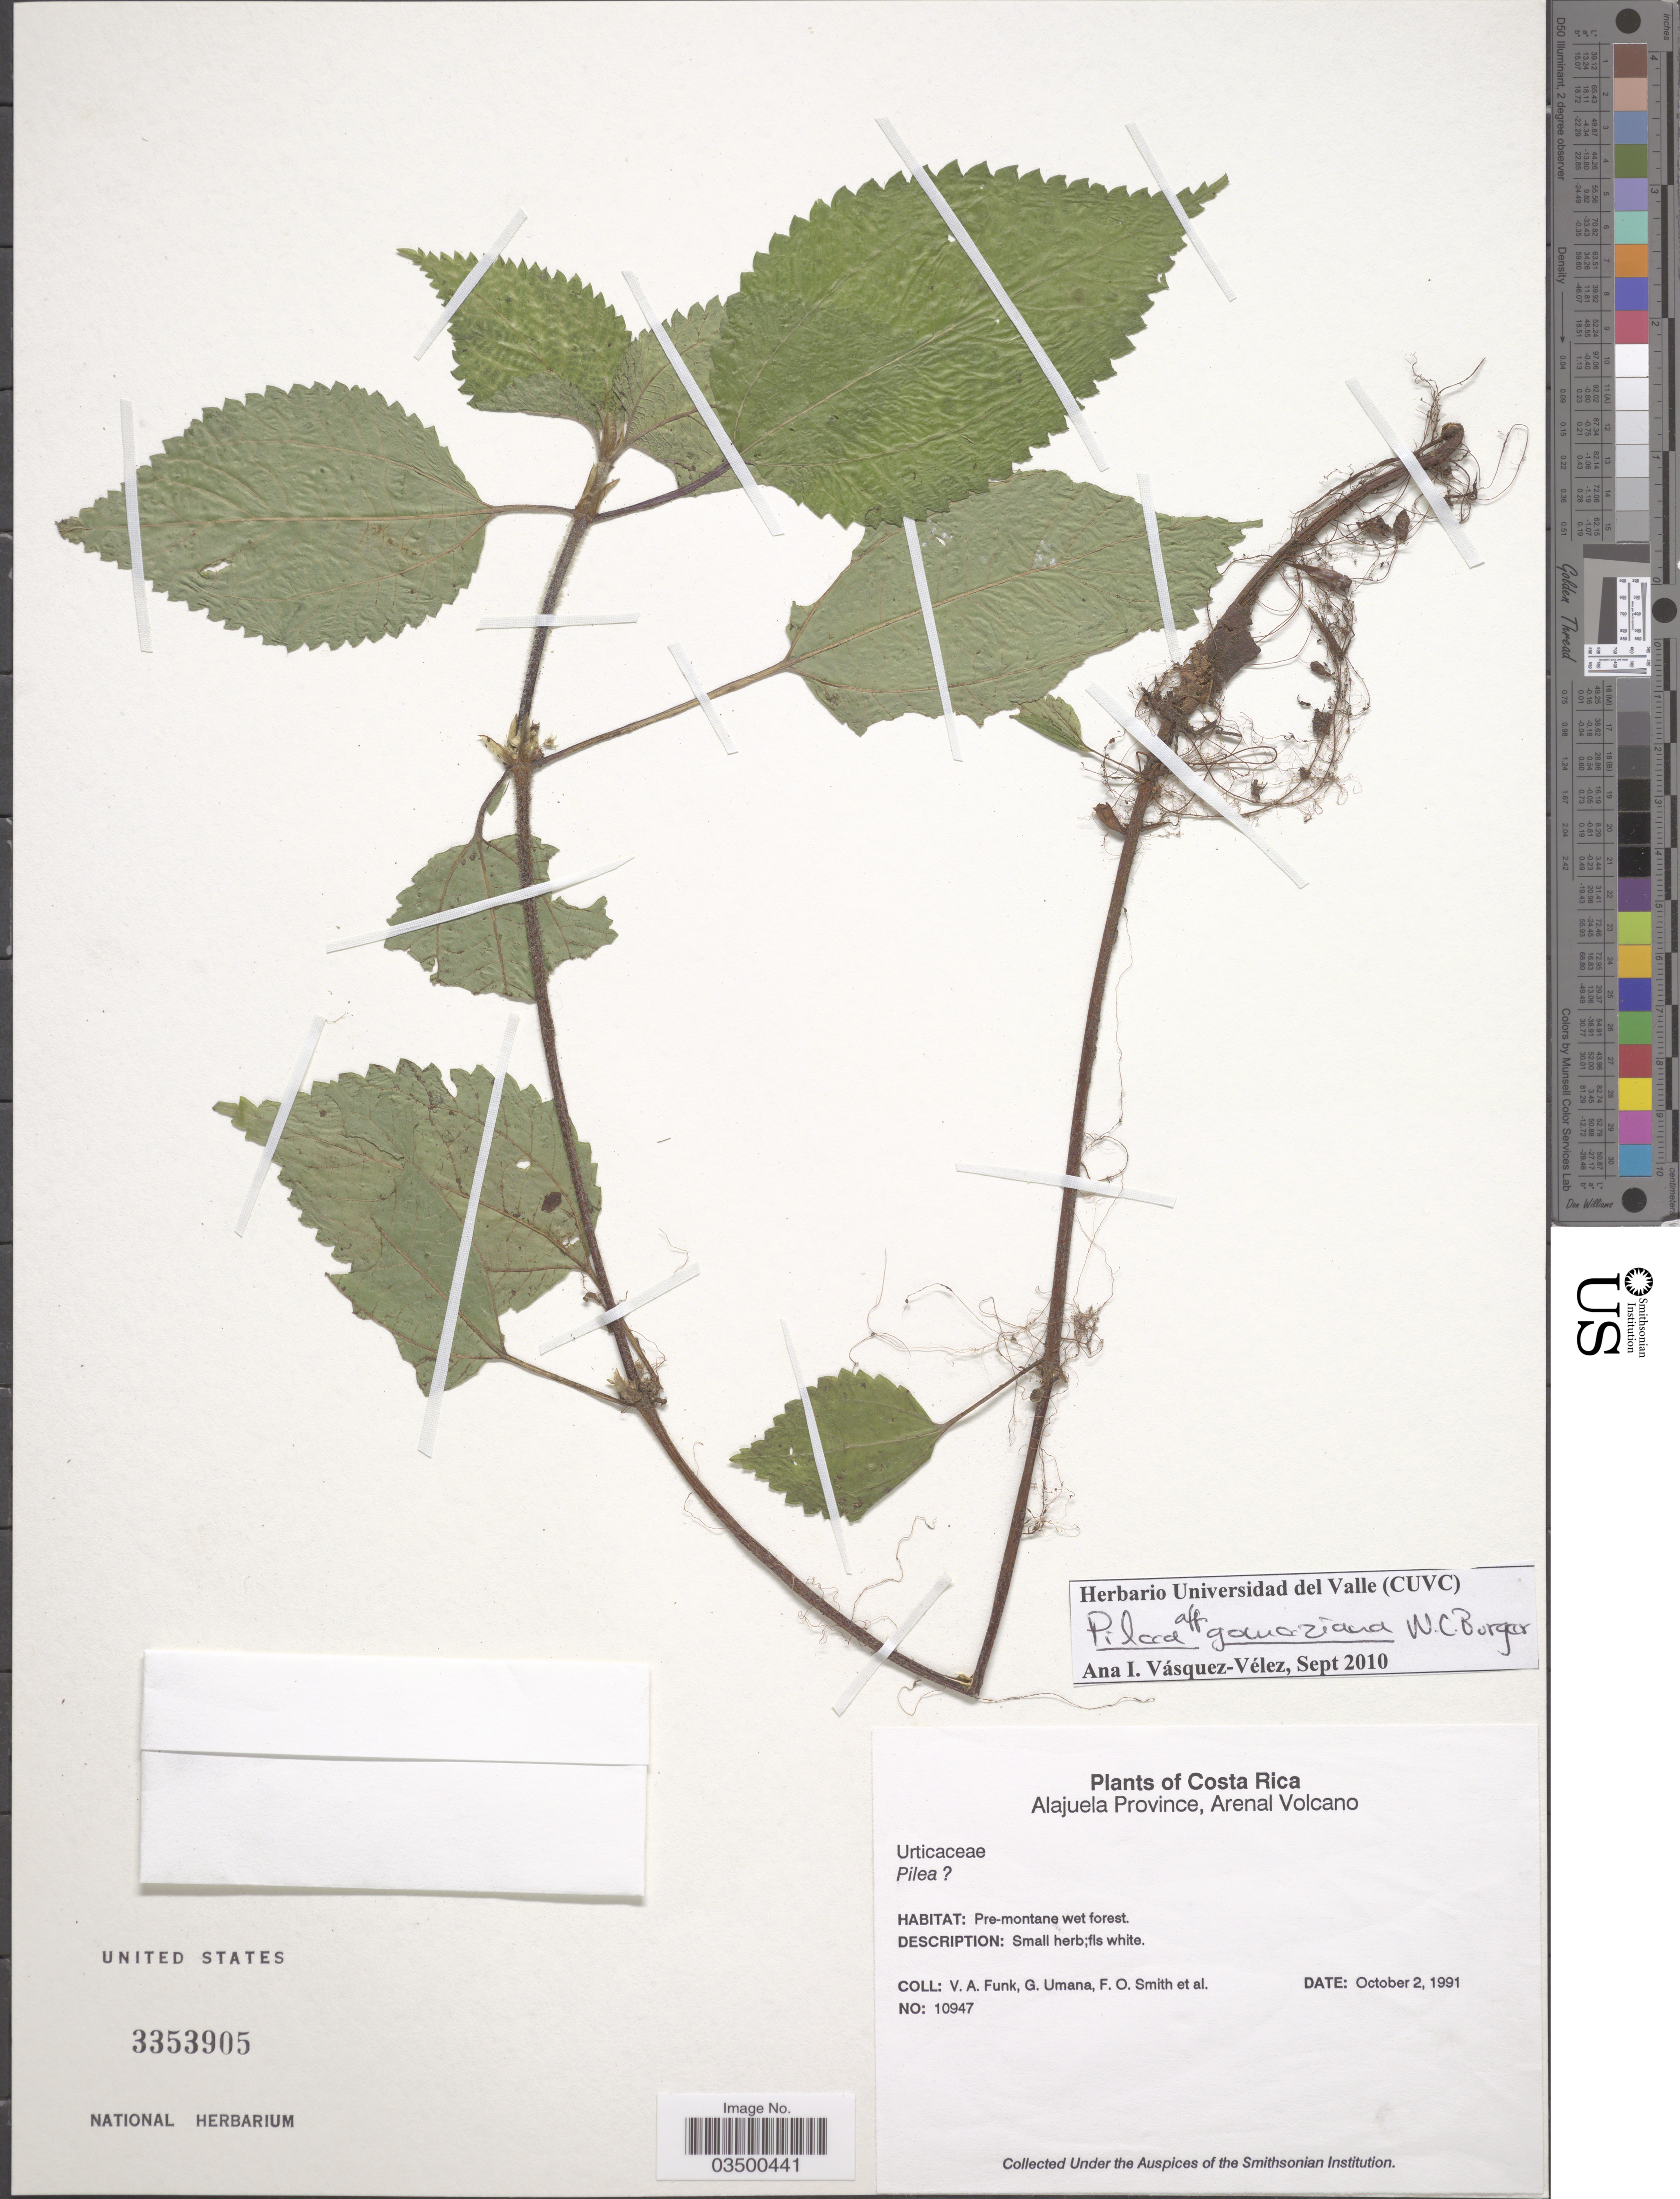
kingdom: Plantae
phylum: Tracheophyta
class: Magnoliopsida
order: Rosales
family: Urticaceae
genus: Pilea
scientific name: Pilea gomeziana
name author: W.C. Burger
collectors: V. Funk, G. Umana, F. Smith & et al.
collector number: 10947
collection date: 1991-10-02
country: Costa Rica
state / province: Alajuela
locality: Arenal Volcano.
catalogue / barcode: US 3353905